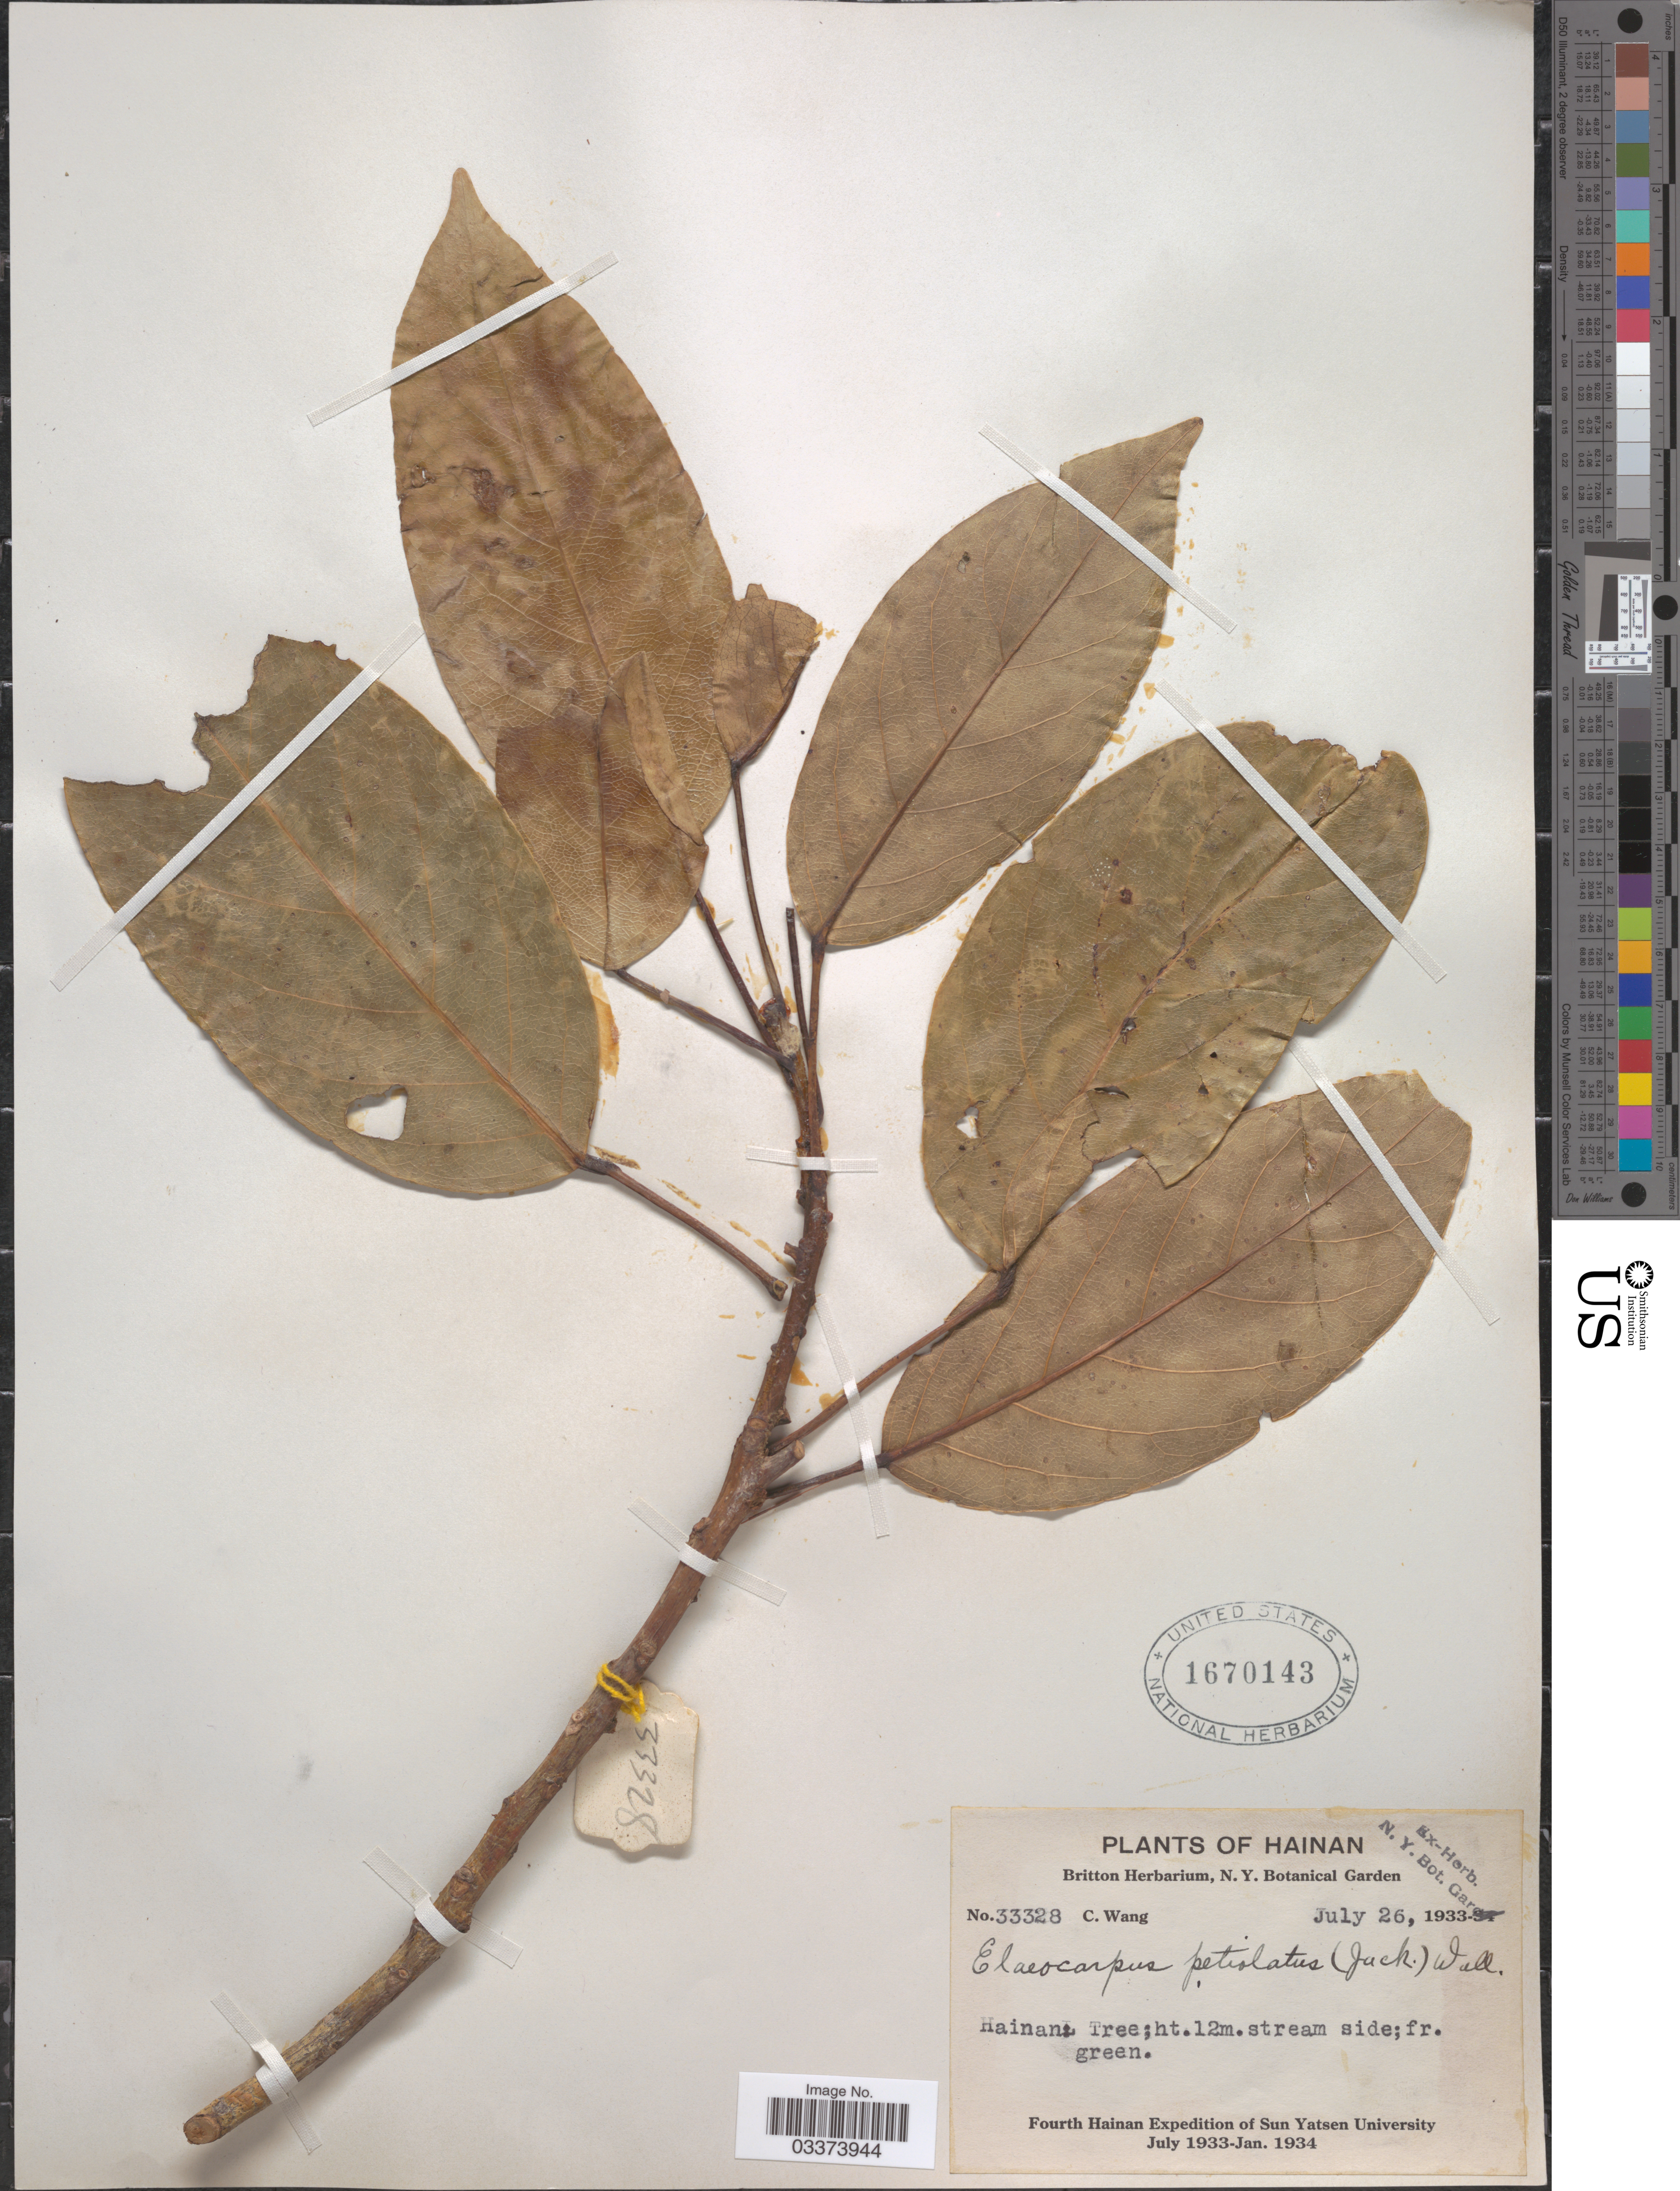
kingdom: Plantae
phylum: Tracheophyta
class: Magnoliopsida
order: Oxalidales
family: Elaeocarpaceae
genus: Elaeocarpus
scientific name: Elaeocarpus petiolatus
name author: (Jack) Wall.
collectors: C. Wang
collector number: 33328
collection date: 1933-07-26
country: China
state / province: Hainan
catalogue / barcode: US 1670143